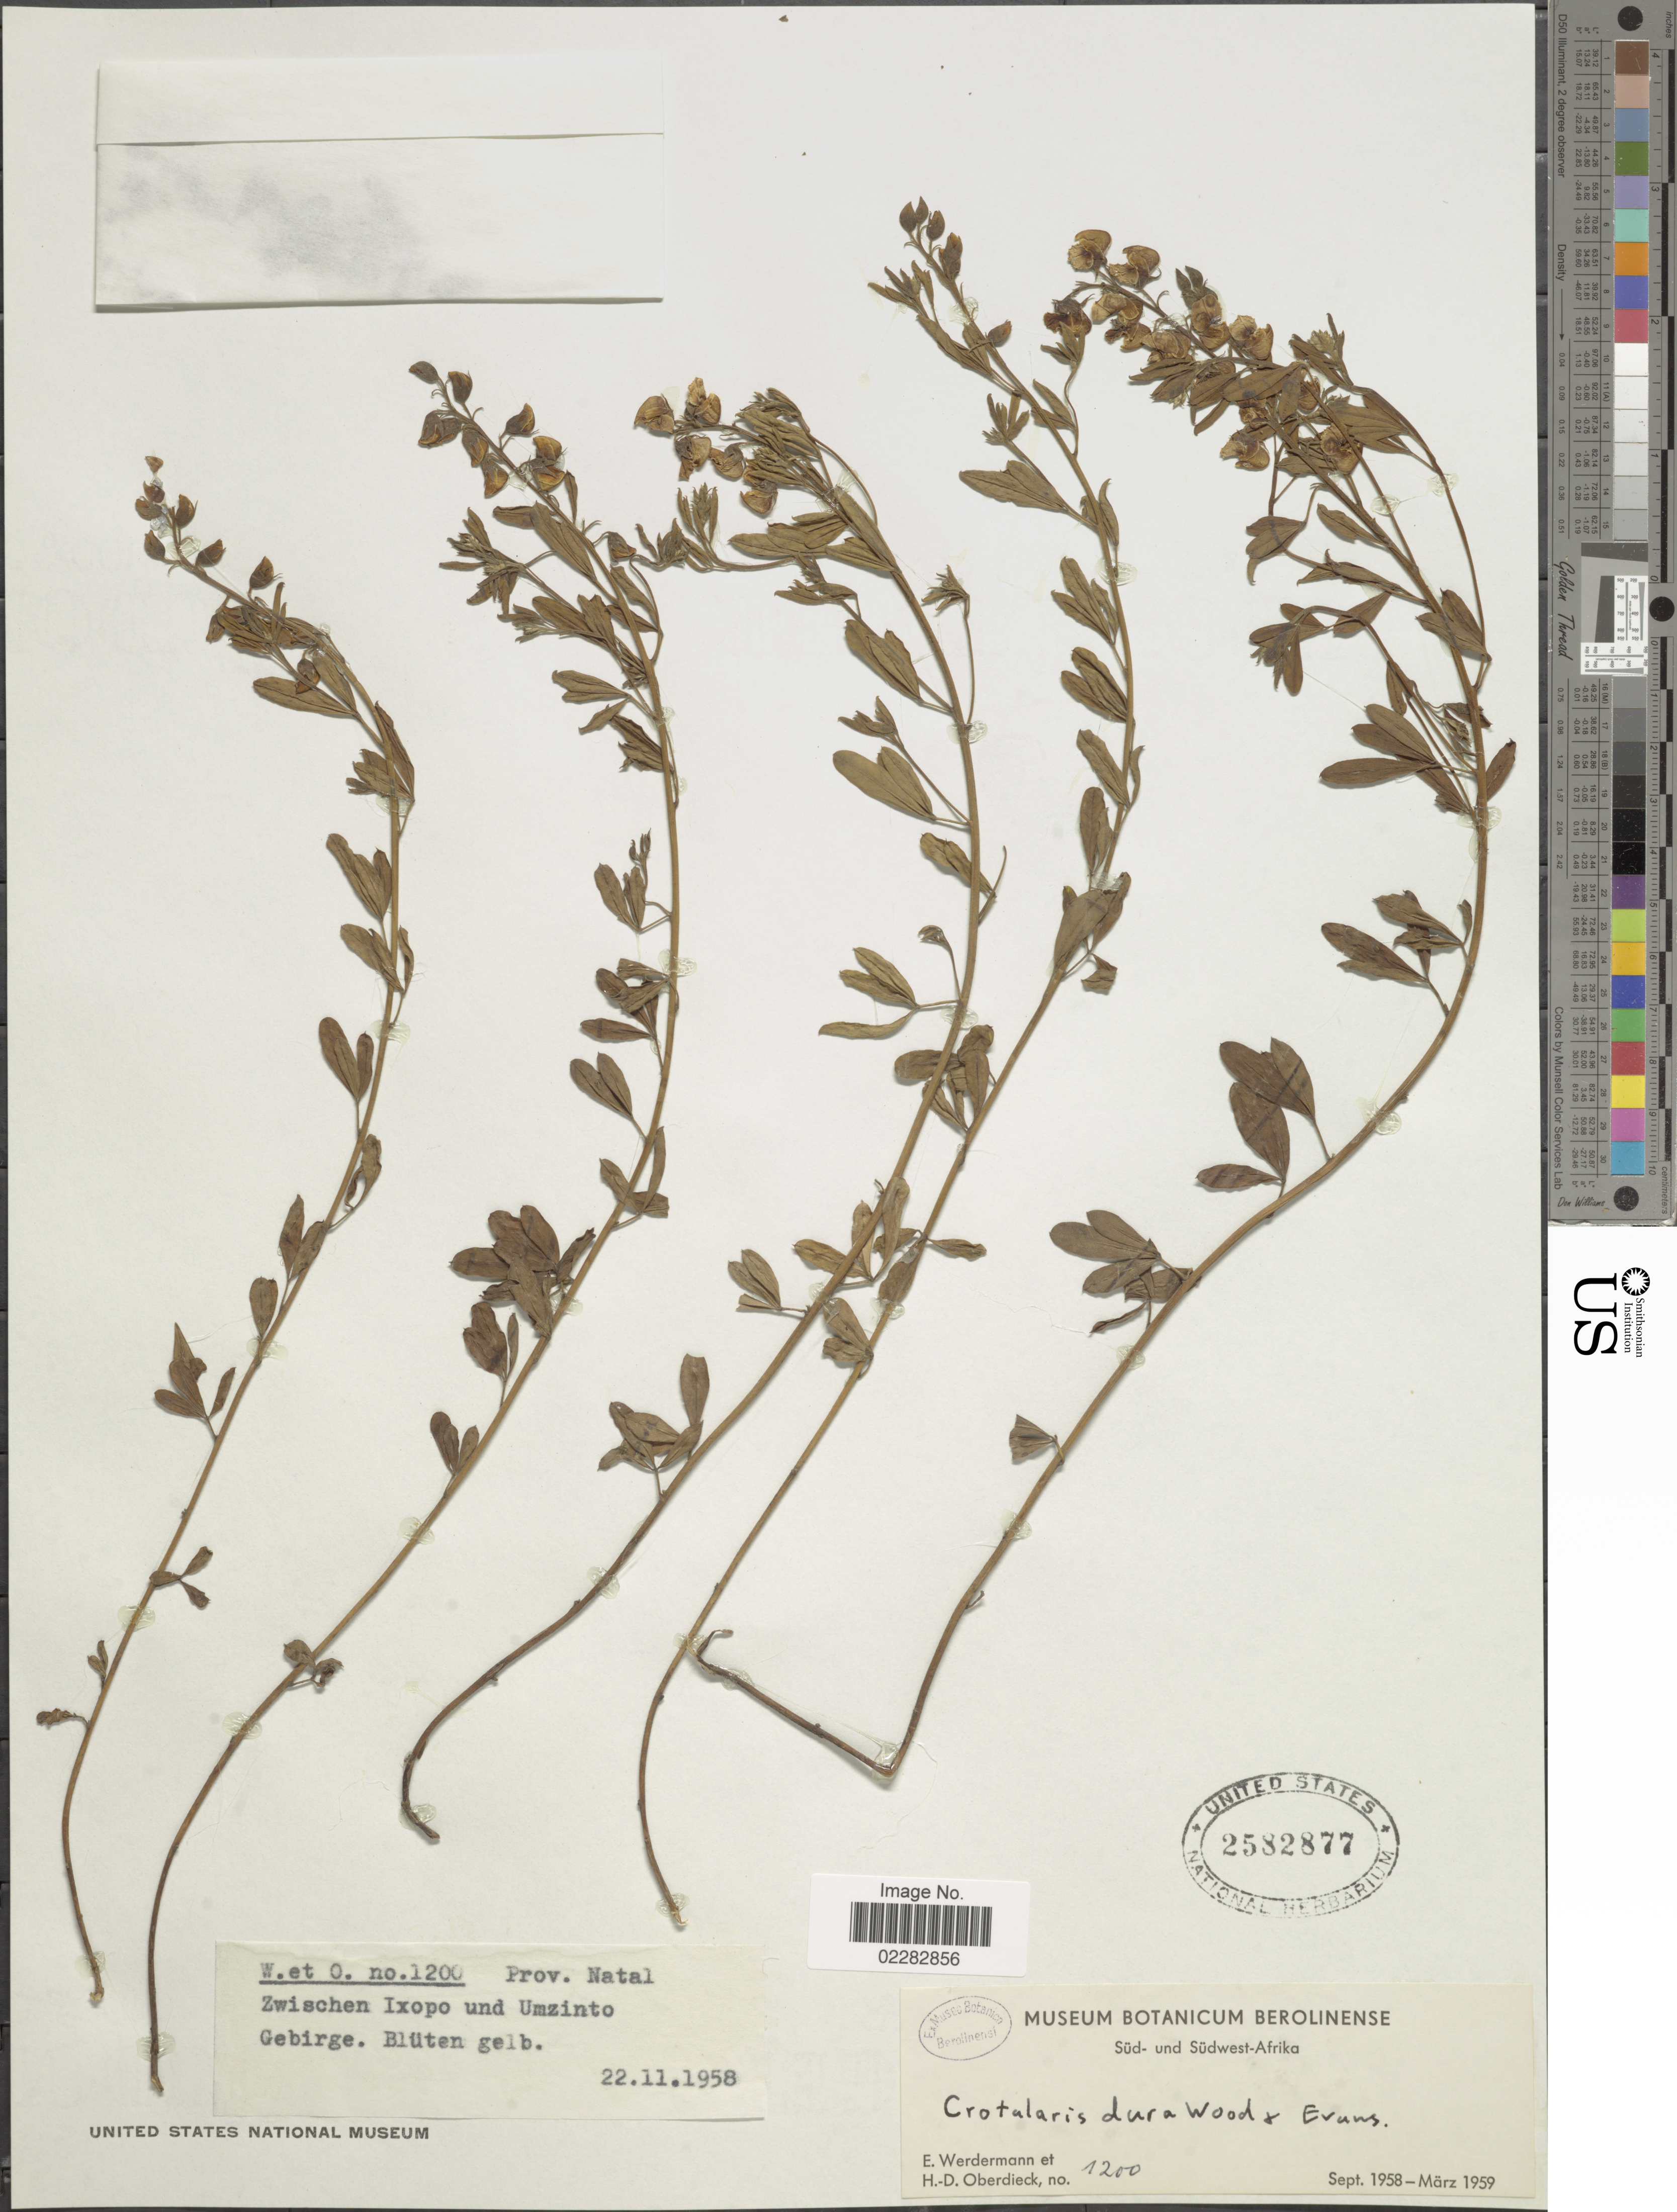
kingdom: Plantae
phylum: Tracheophyta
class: Magnoliopsida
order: Fabales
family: Fabaceae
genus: Crotalaria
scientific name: Crotalaria dura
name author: J.M. Wood & M.S. Evans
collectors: E. Werdermann & H. Oberdieck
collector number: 1200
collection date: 1958-11-22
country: South Africa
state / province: KwaZulu-Natal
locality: Süd-und Südwest-Afrika, Natal, Zwischen Ixopo und umzinto Gebirge, Bluten gelb.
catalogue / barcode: US 2582877